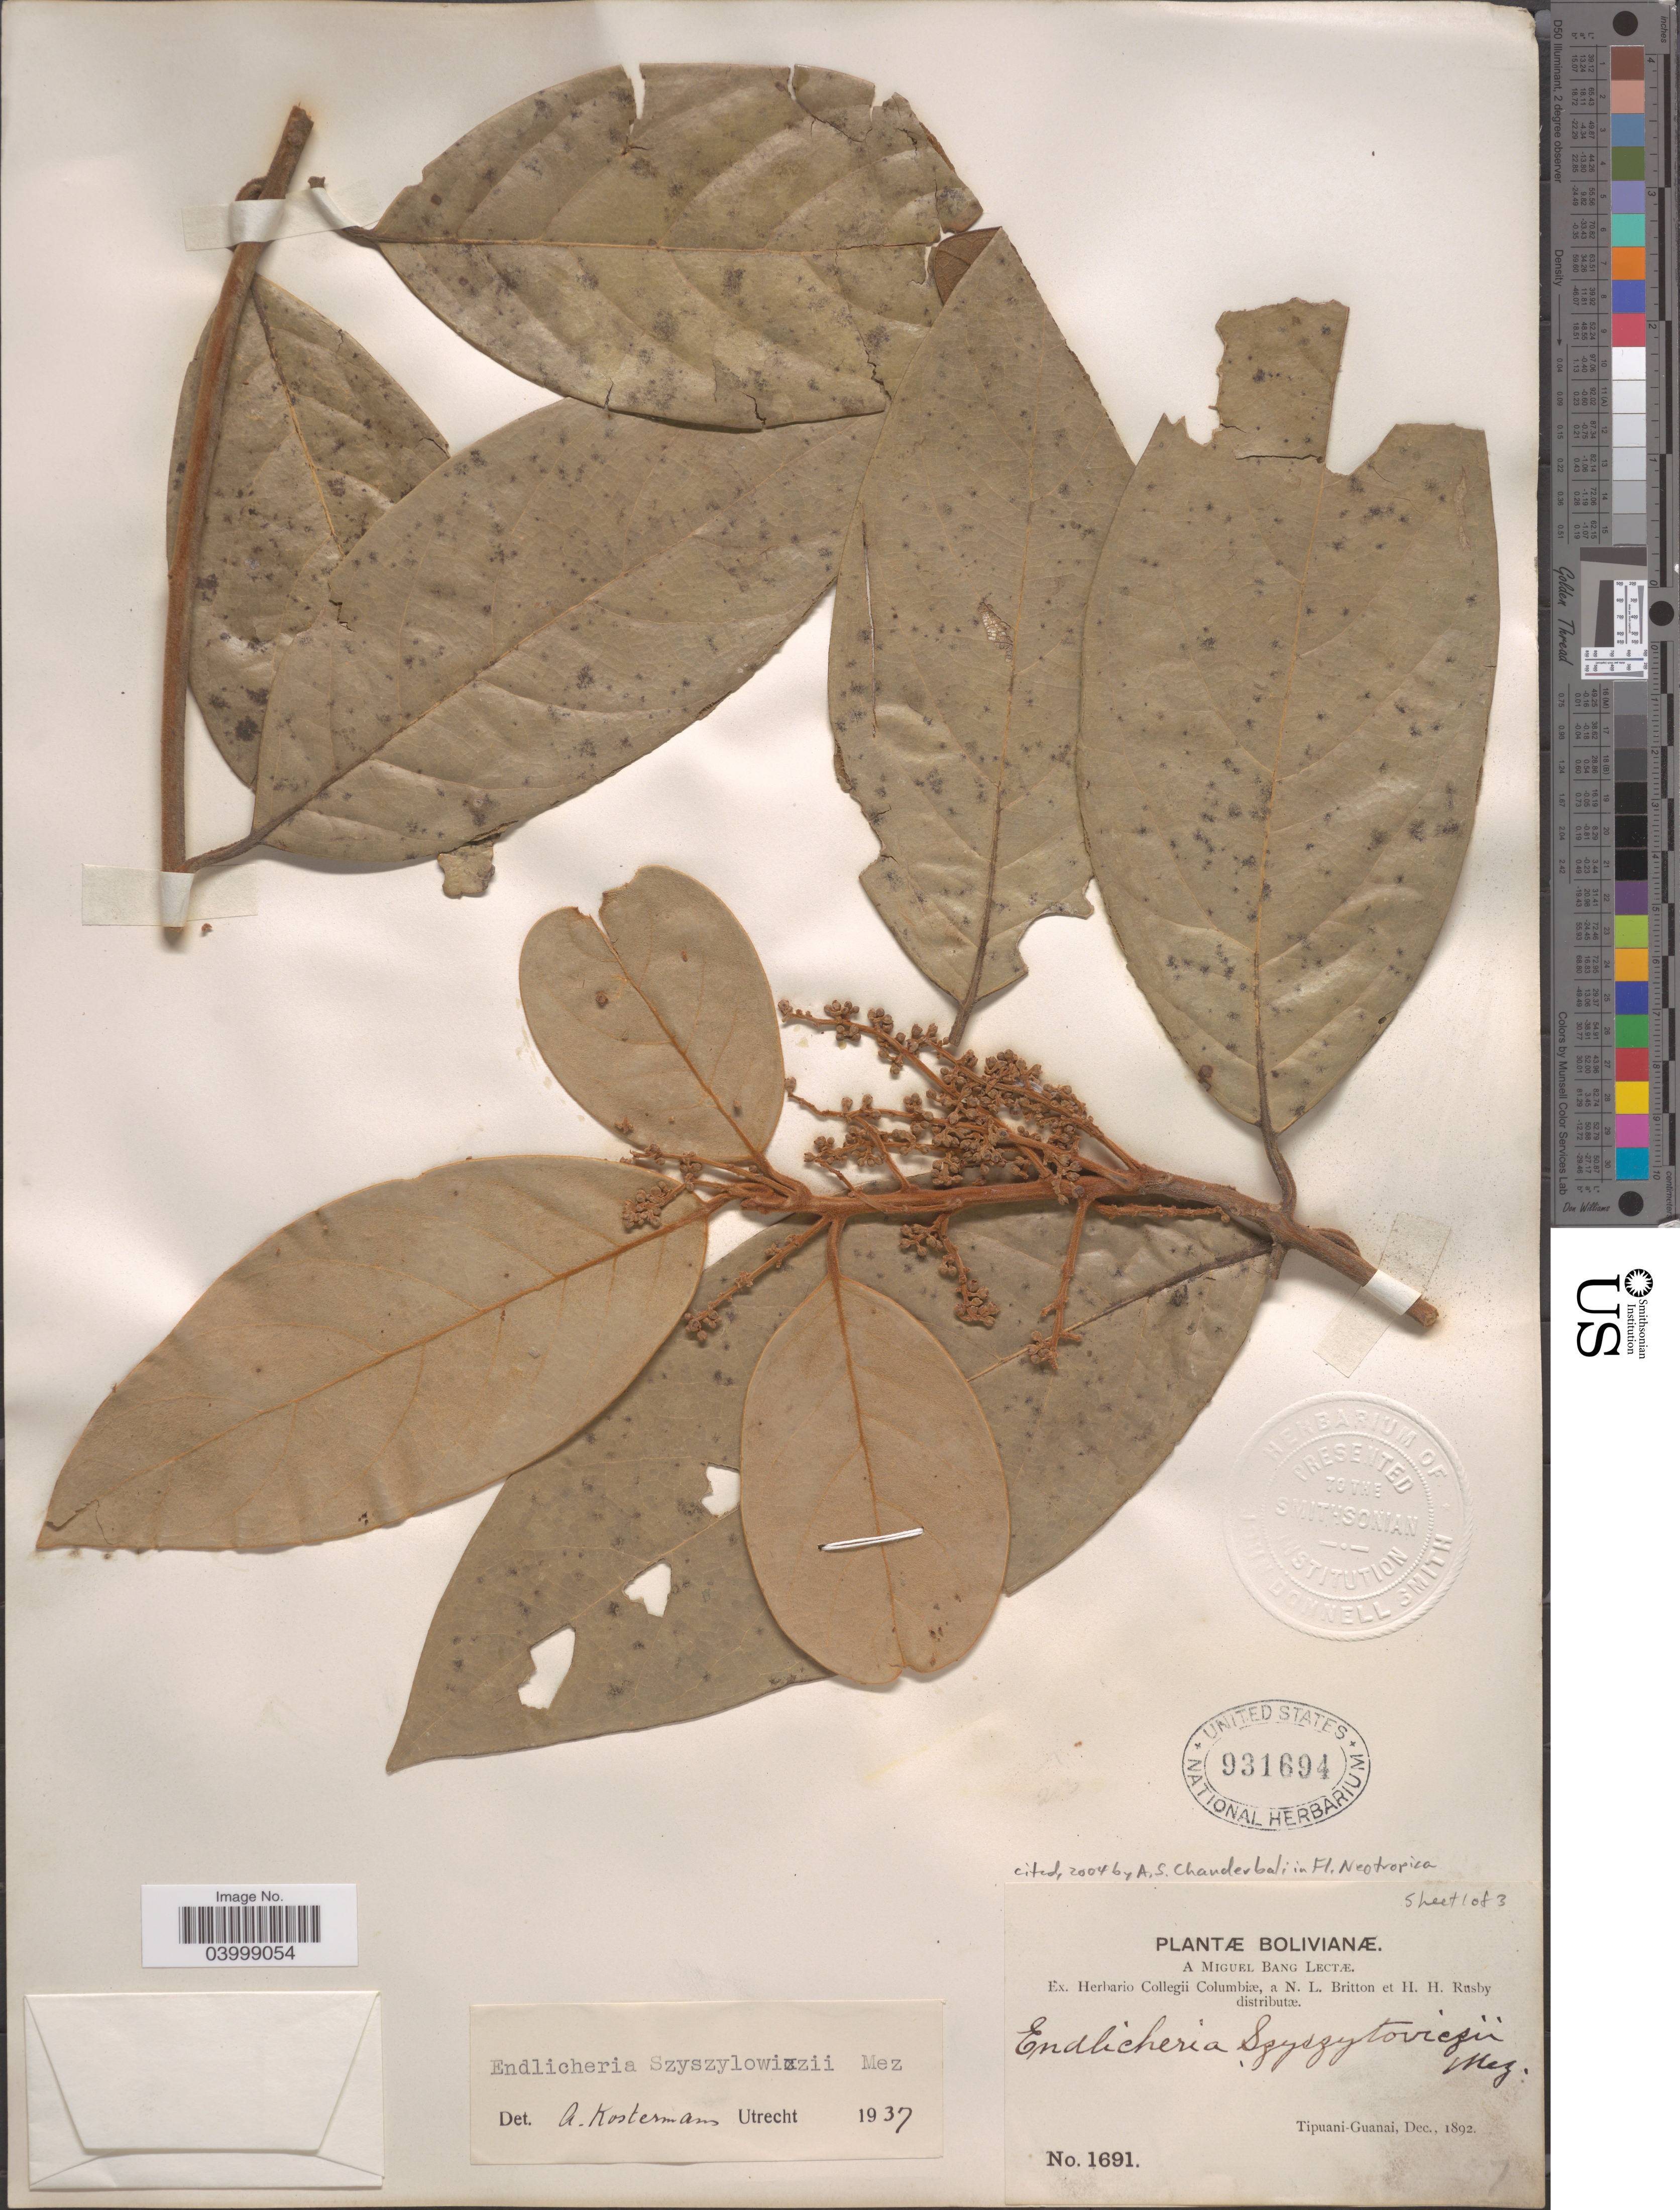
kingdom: Plantae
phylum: Tracheophyta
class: Magnoliopsida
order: Laurales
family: Lauraceae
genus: Endlicheria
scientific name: Endlicheria szyszyloviczii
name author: Mez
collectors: M. Bang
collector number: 1691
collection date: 1892-12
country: Bolivia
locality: Tipuani-Guanai.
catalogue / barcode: US 931694